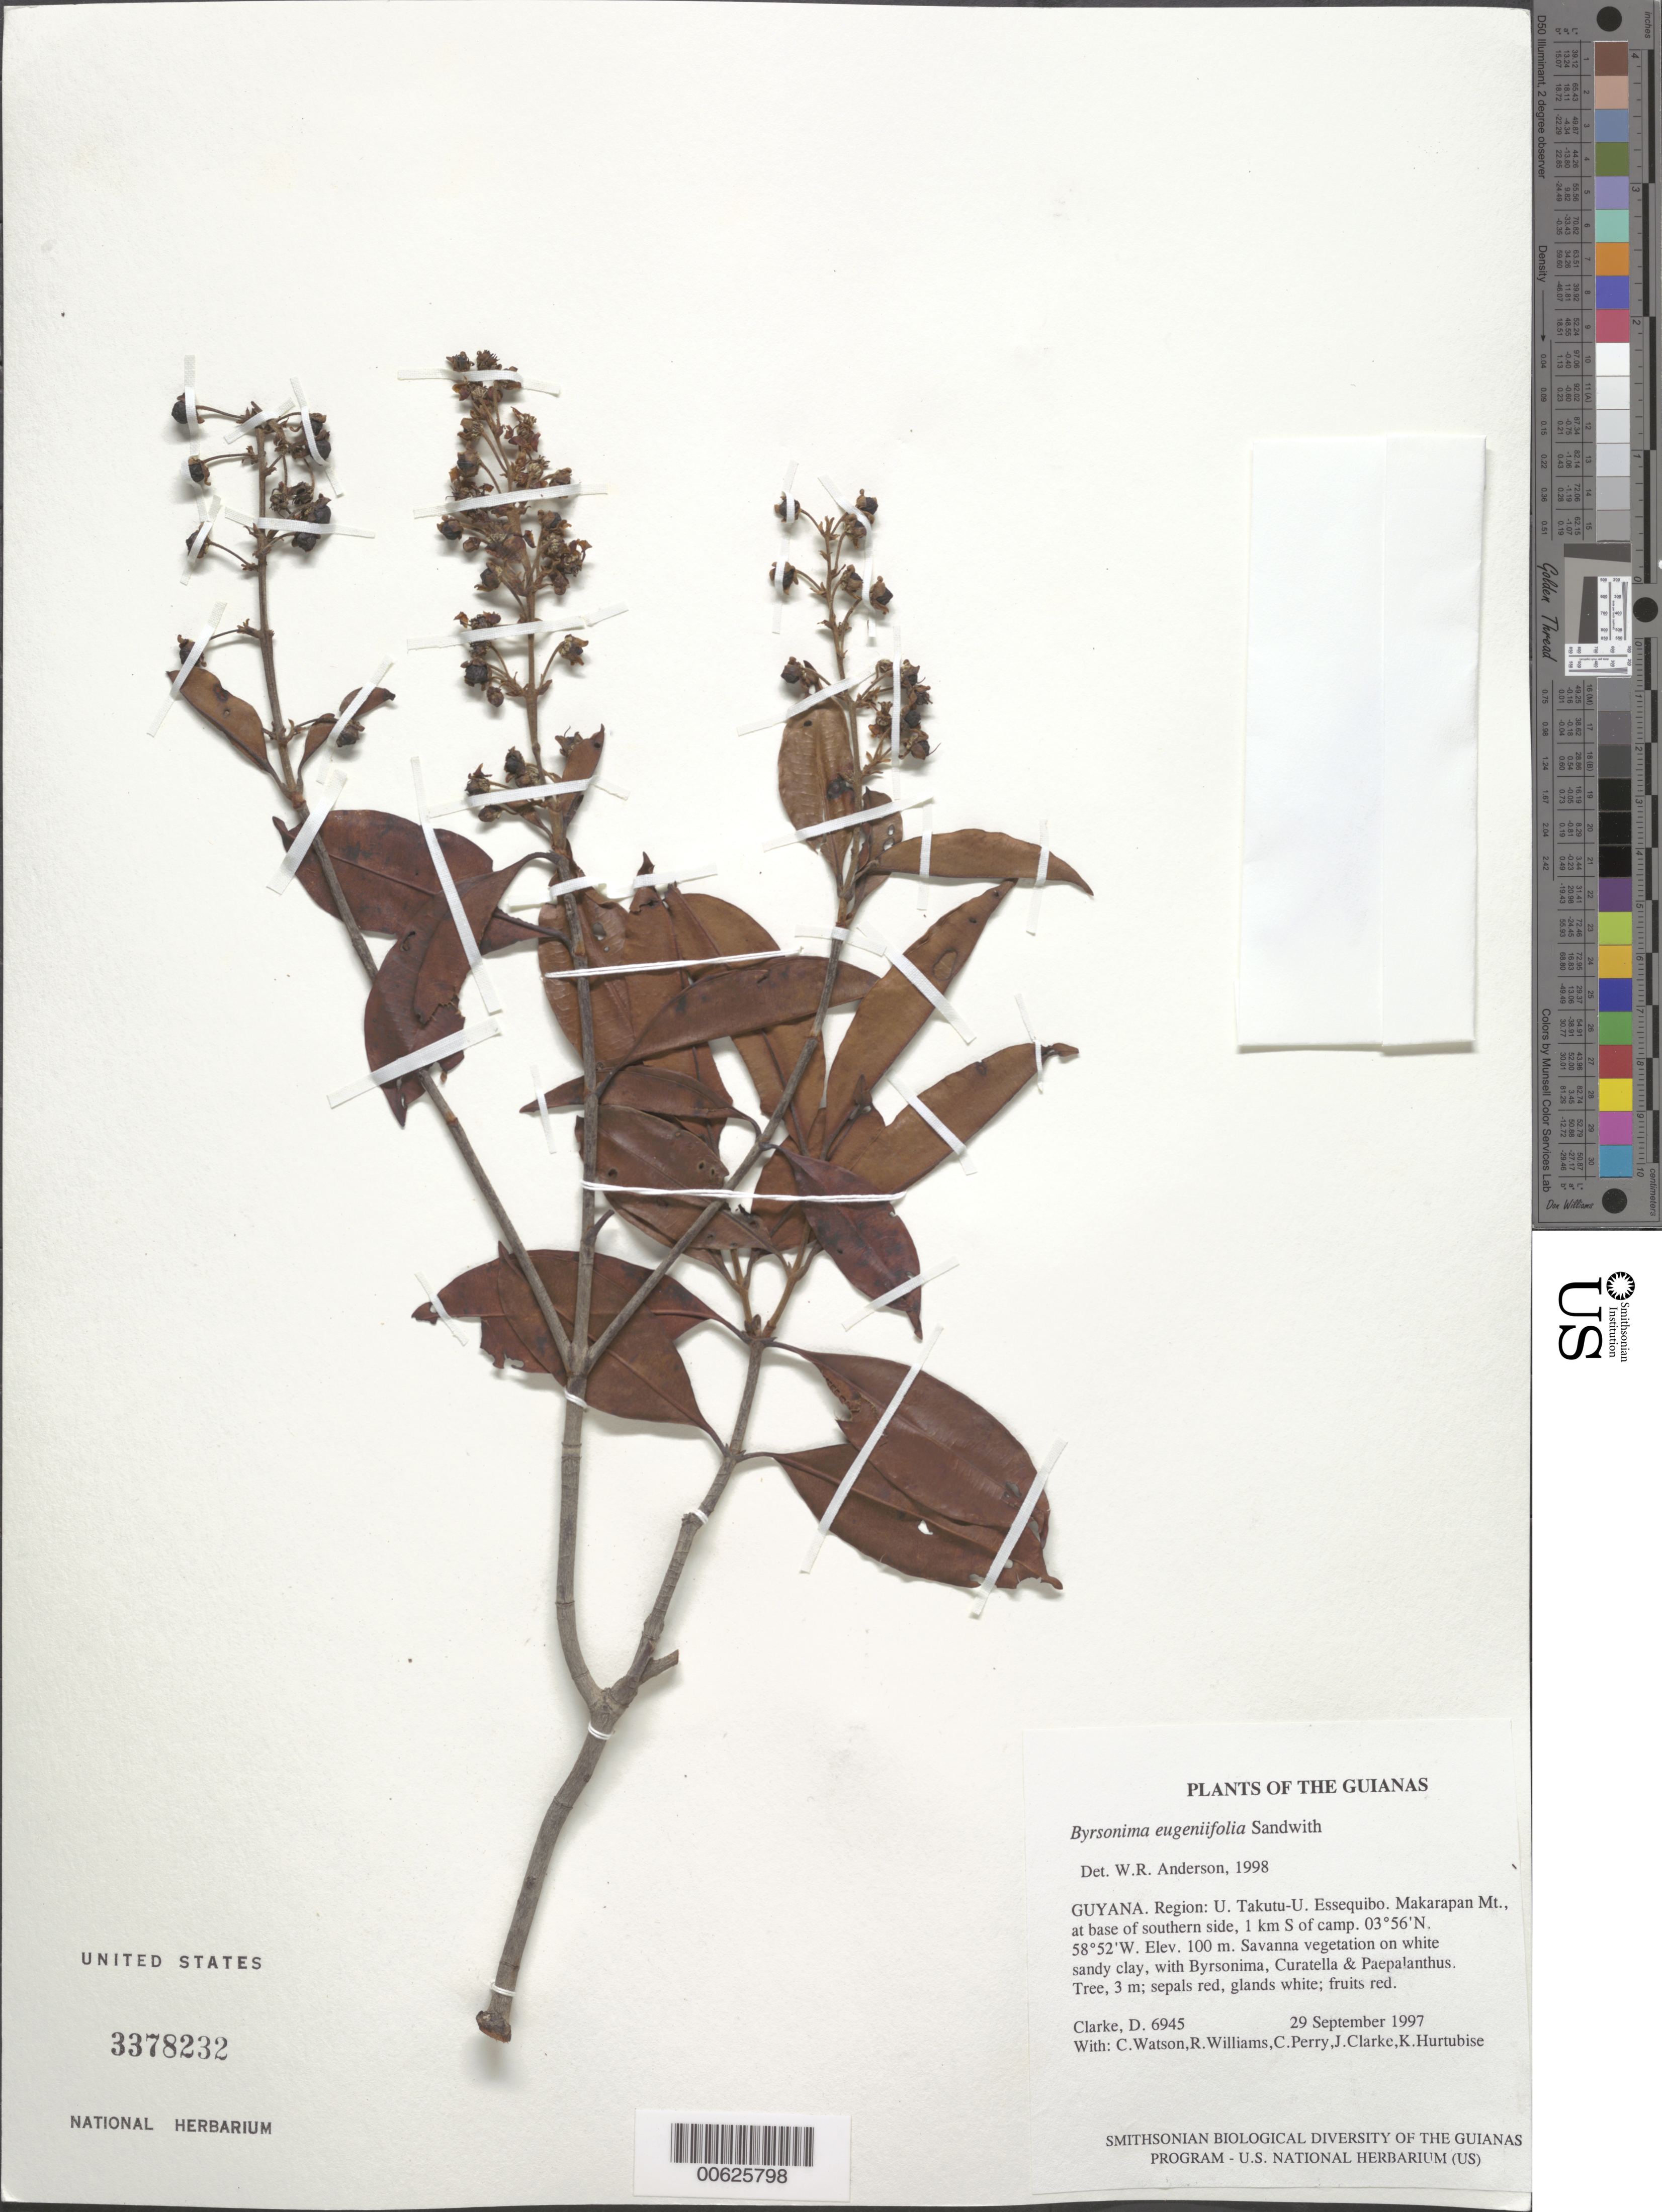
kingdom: Plantae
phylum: Tracheophyta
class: Magnoliopsida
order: Malpighiales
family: Malpighiaceae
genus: Byrsonima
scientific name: Byrsonima eugeniifolia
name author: Sandwith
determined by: Anderson, W. R., (MICH), University of Michigan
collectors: H. D. Clarke, C. Watson, R. Williams, C. Perry, J. Clarke & K. Hurtubise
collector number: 6945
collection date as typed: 29 September 1997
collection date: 1997-09-29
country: Guyana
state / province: U. Takutu-U. Essequibo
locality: Makarapan Mt., at base of southern side, 1 km S of camp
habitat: Savanna vegetation on white sandy clay, with Byrsonima, Curatella & Paepalanthus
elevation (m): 100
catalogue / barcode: US 3378232